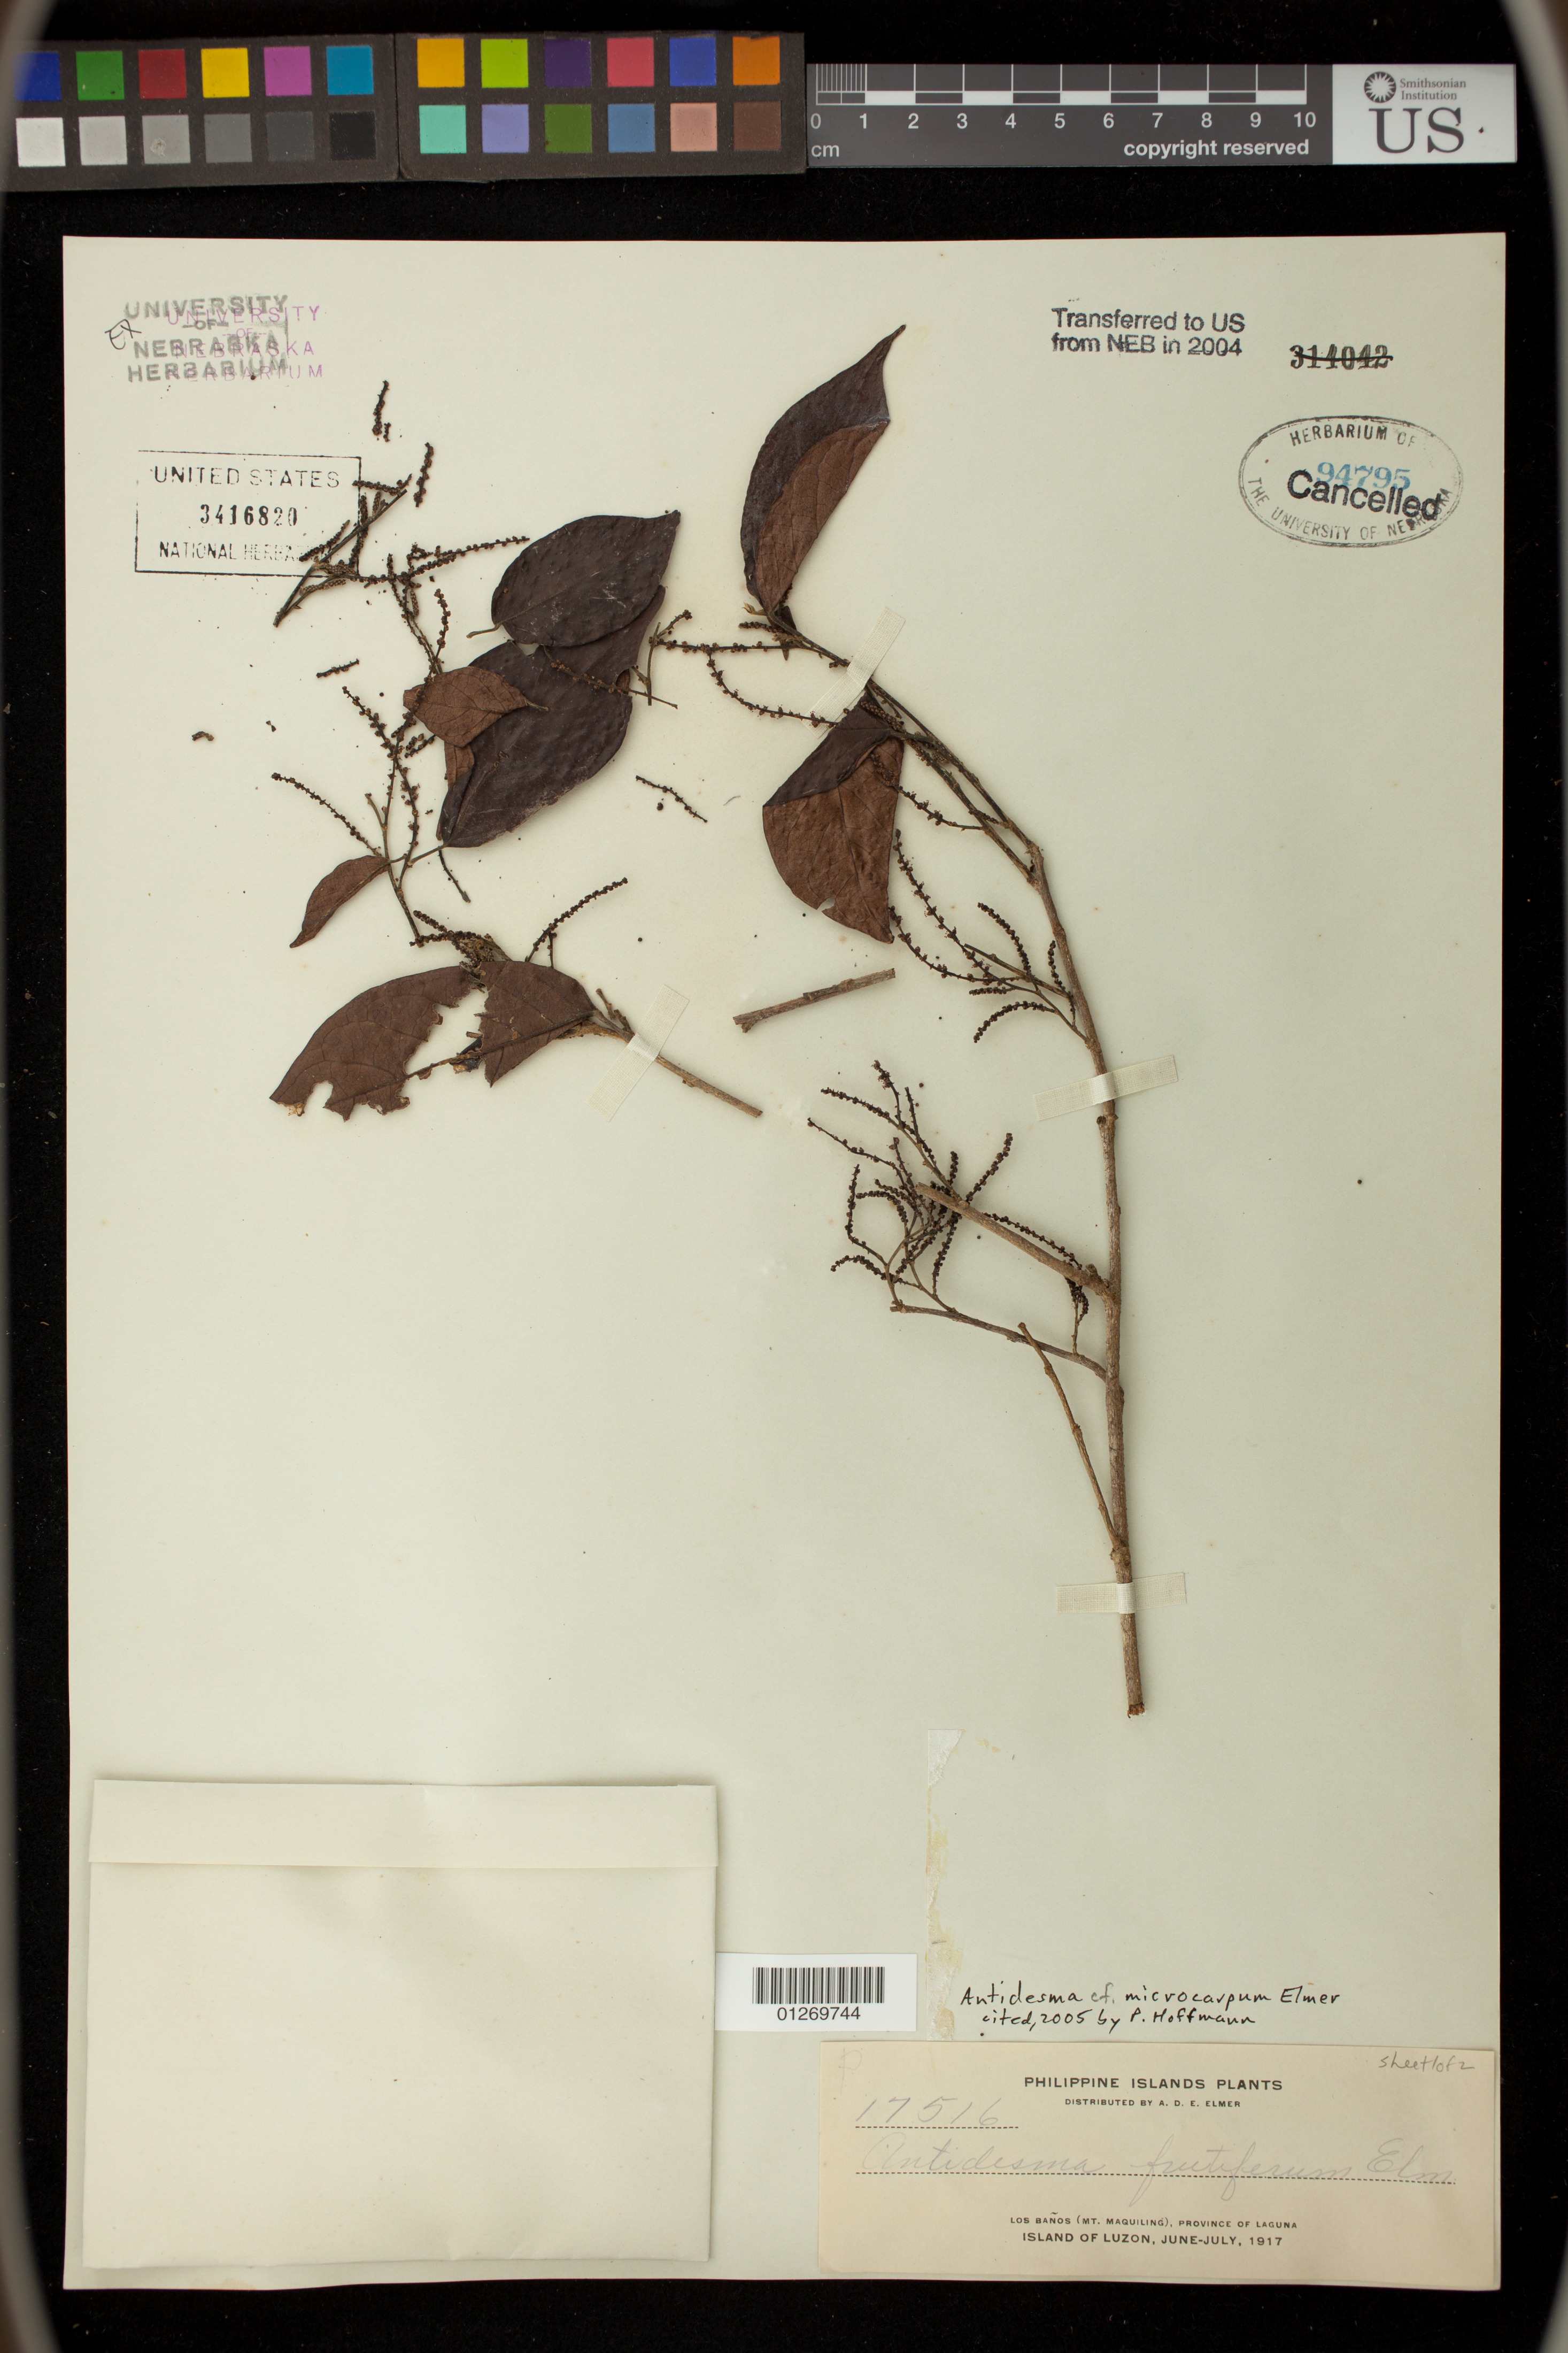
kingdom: Plantae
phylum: Tracheophyta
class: Magnoliopsida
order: Malpighiales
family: Phyllanthaceae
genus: Antidesma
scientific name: Antidesma microcarpum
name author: Elmer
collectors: A. D. E. Elmer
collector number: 17516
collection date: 1917-06/1917-07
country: Philippines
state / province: Calabarzon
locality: Los Banos (Mt. Maquiling) Province of Laguna Island of Luzon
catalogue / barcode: US 3416820